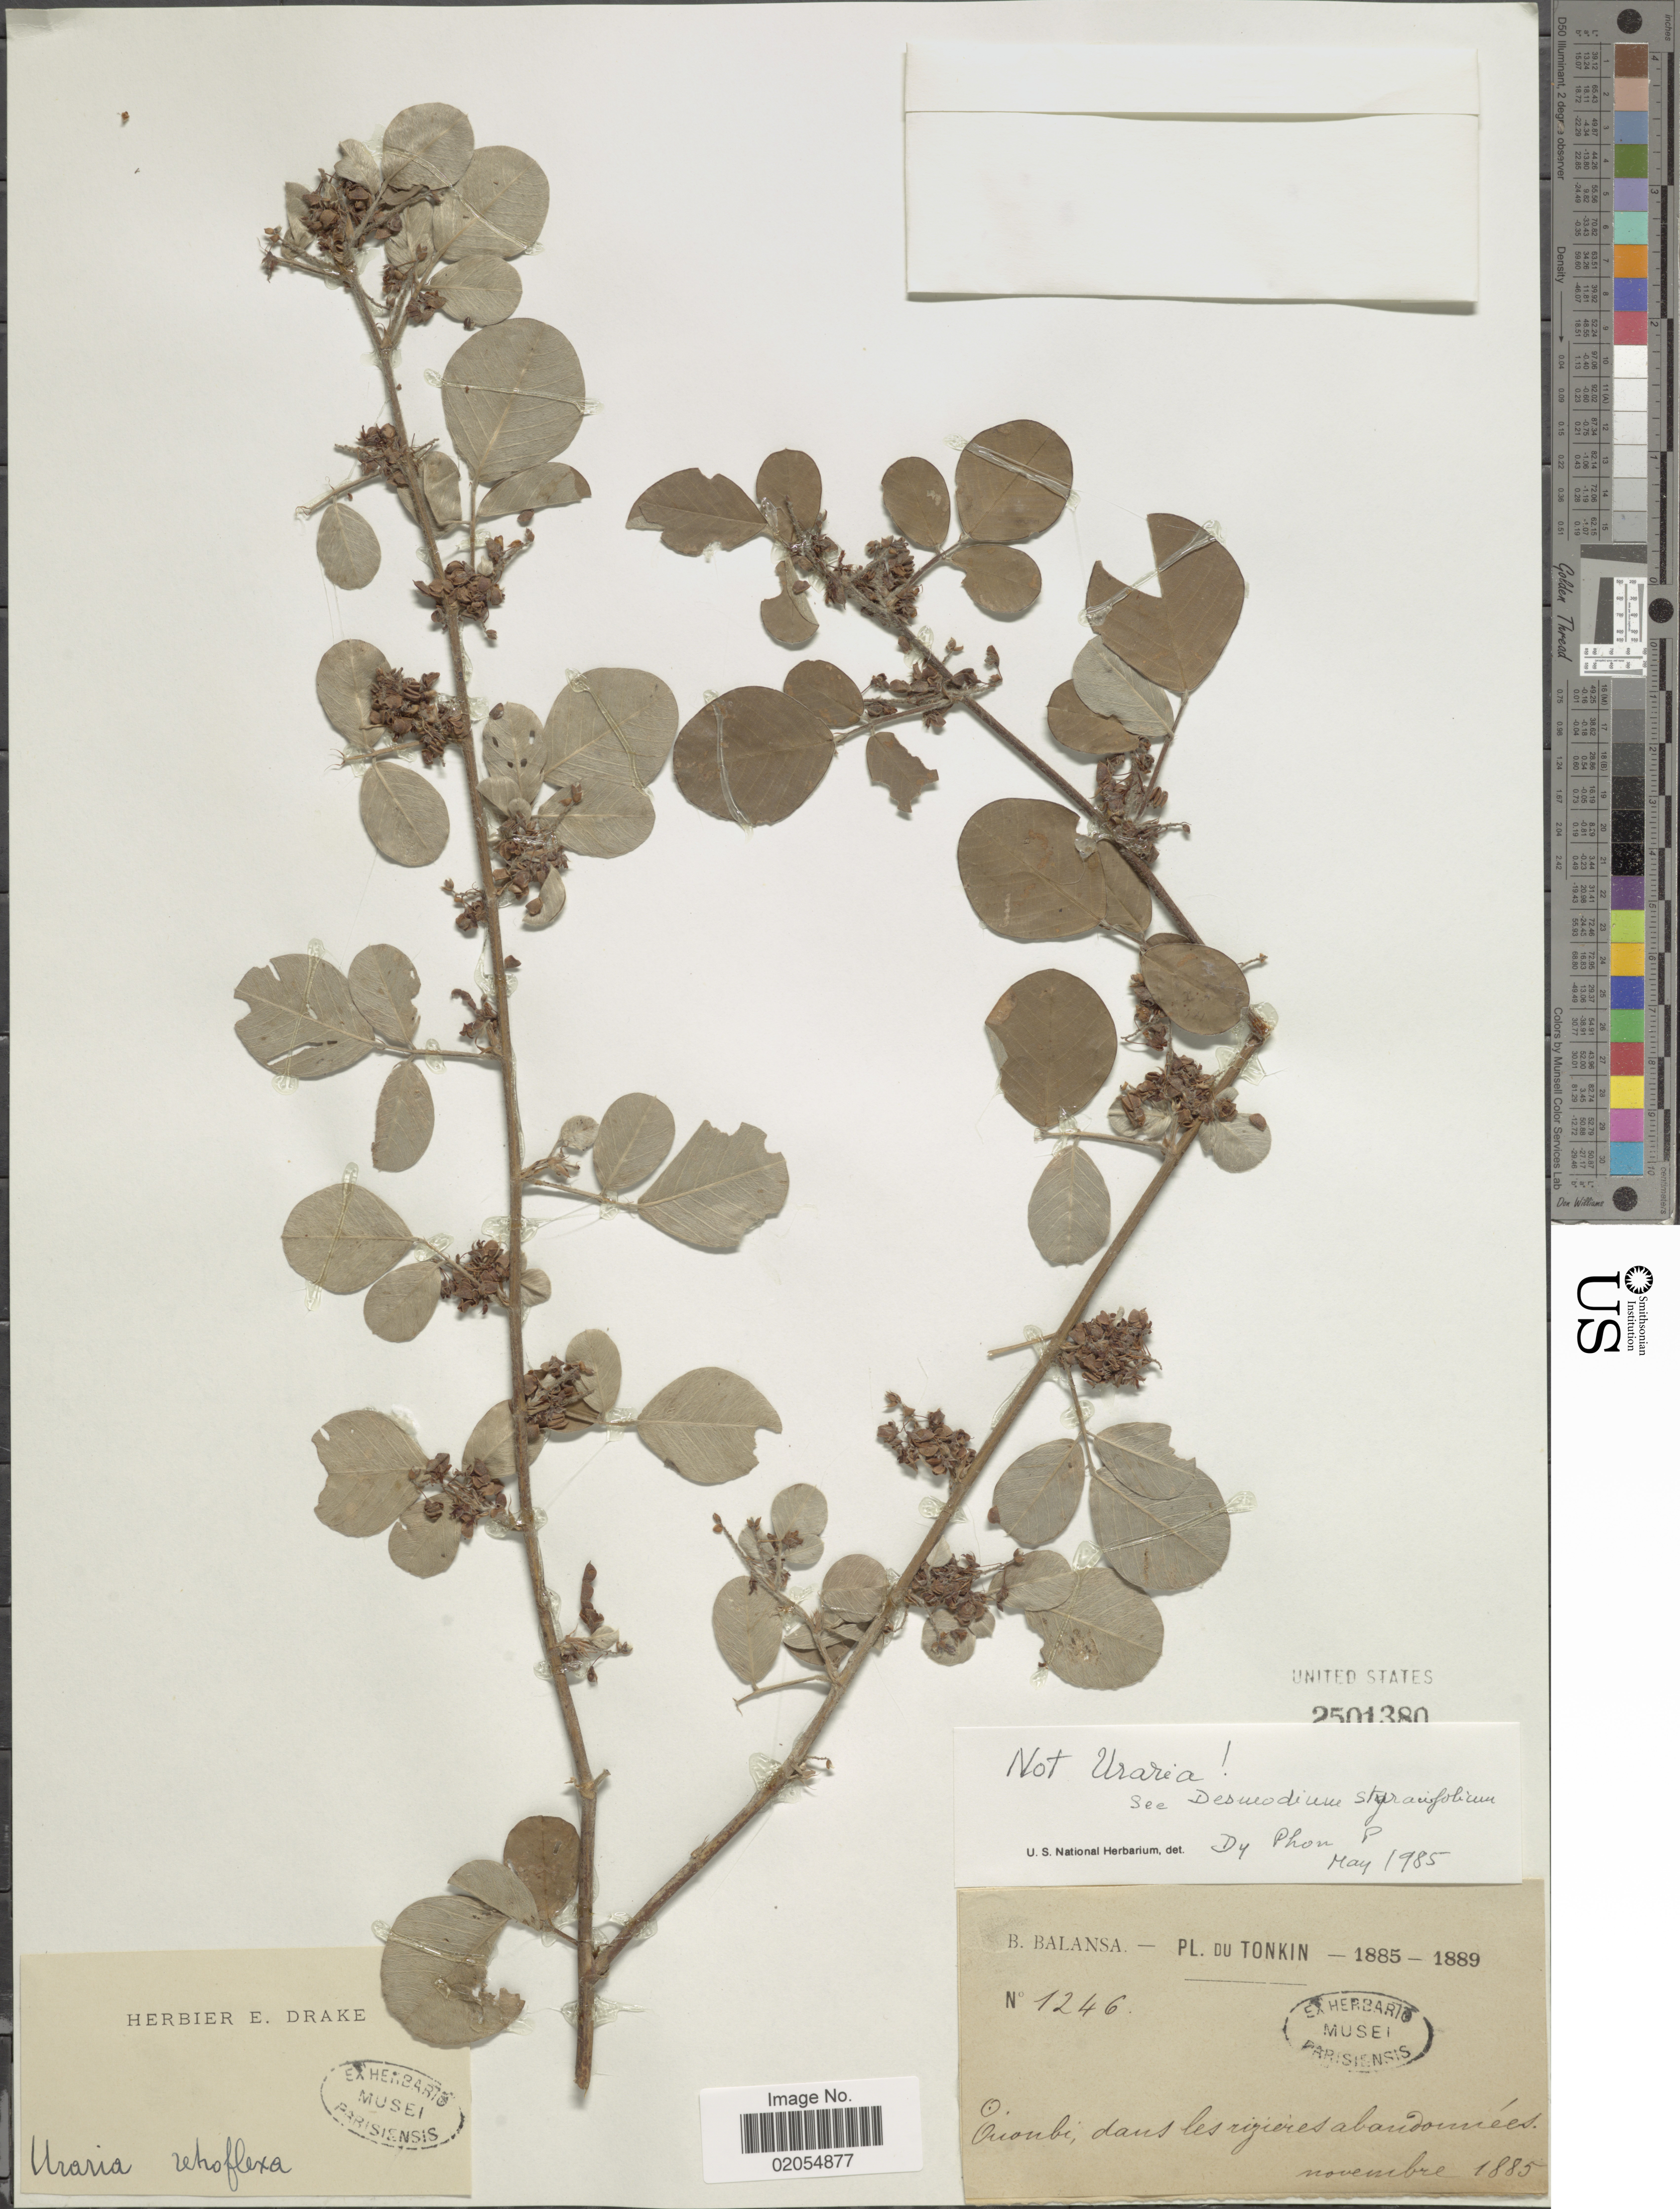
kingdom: Plantae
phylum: Tracheophyta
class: Magnoliopsida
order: Fabales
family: Fabaceae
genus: Grona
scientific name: Grona styracifolia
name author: (Osbeck) H. Ohashi & K. Ohashi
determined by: Strong, Mark T., (BOT), Smithsonian Institution - National Museum of Natural History (UNITED STATES)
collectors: B. Balansa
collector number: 1246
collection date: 1885-11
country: Vietnam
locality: Tonkin, Orionbi, dans les rizieres abandomees [interpreted]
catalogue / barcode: US 2501380